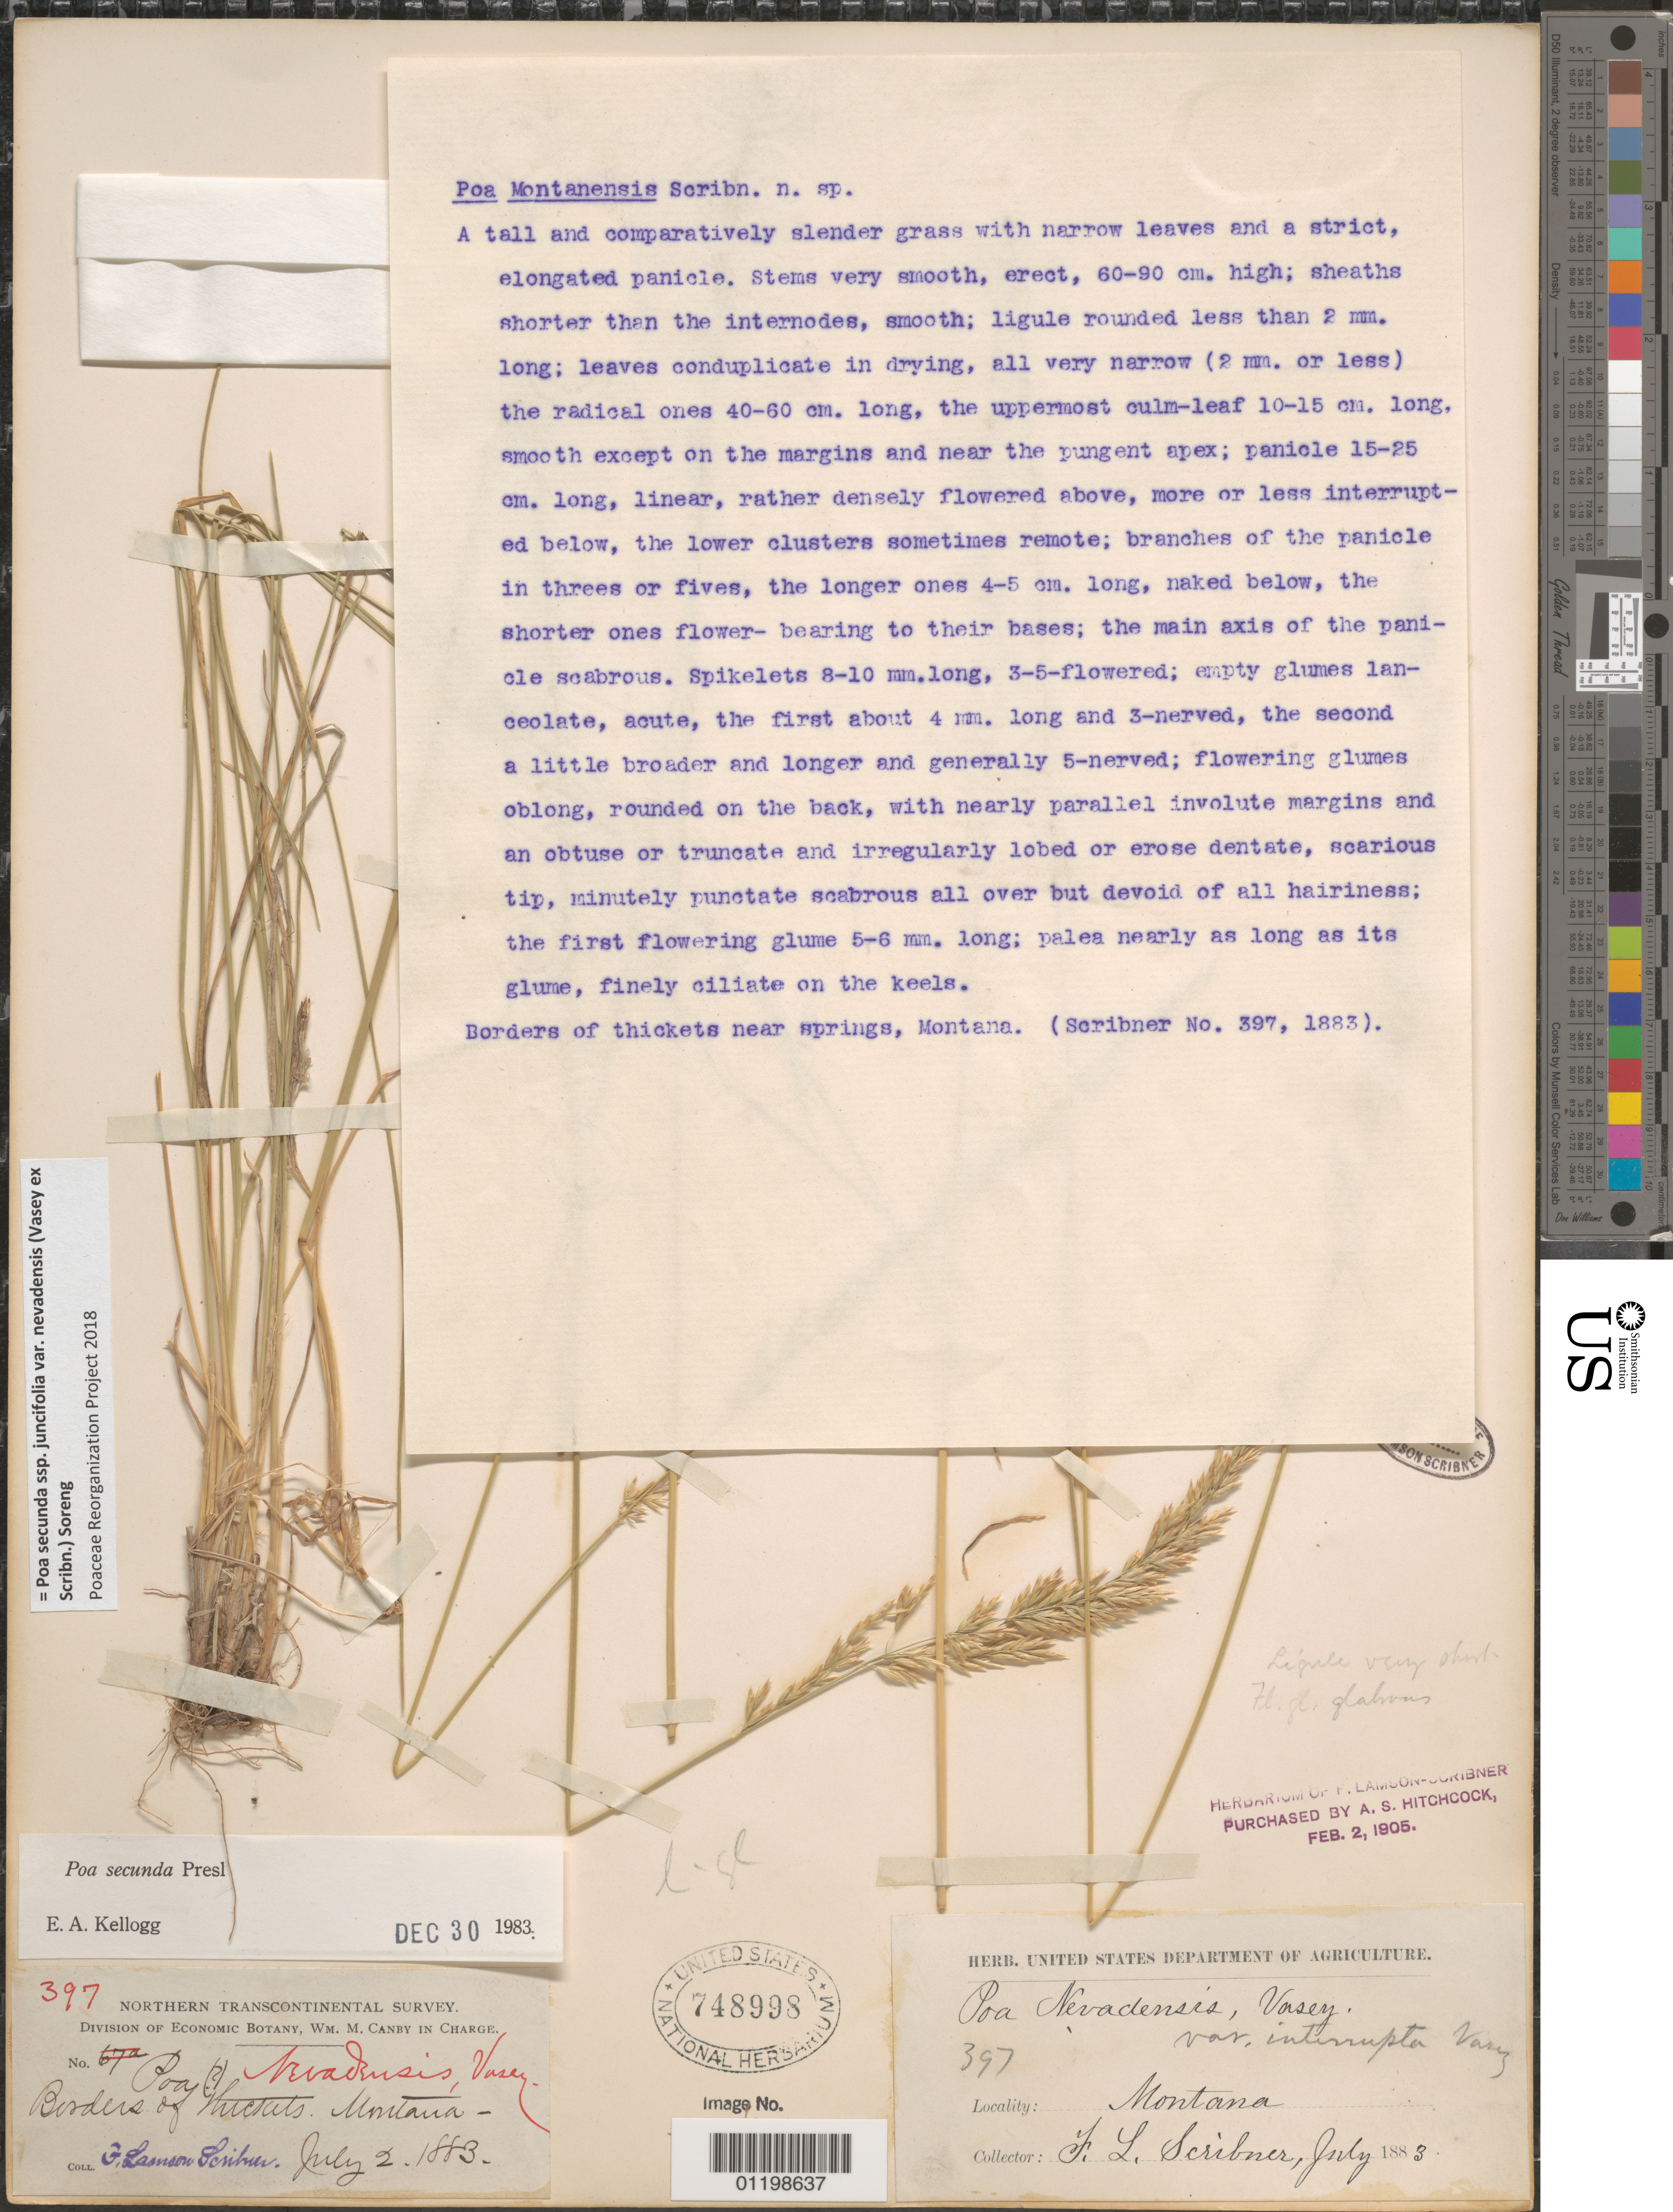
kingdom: Plantae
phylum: Tracheophyta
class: Liliopsida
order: Poales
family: Poaceae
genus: Poa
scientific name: Poa secunda subsp. juncifolia var. nevadensis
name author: (Vasey ex Scribn.) Soreng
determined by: Poaceae Reorganization Project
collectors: F. L. Scribner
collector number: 397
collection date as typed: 02 Jul 1883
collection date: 1883-07-02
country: United States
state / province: Montana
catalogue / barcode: US 748998